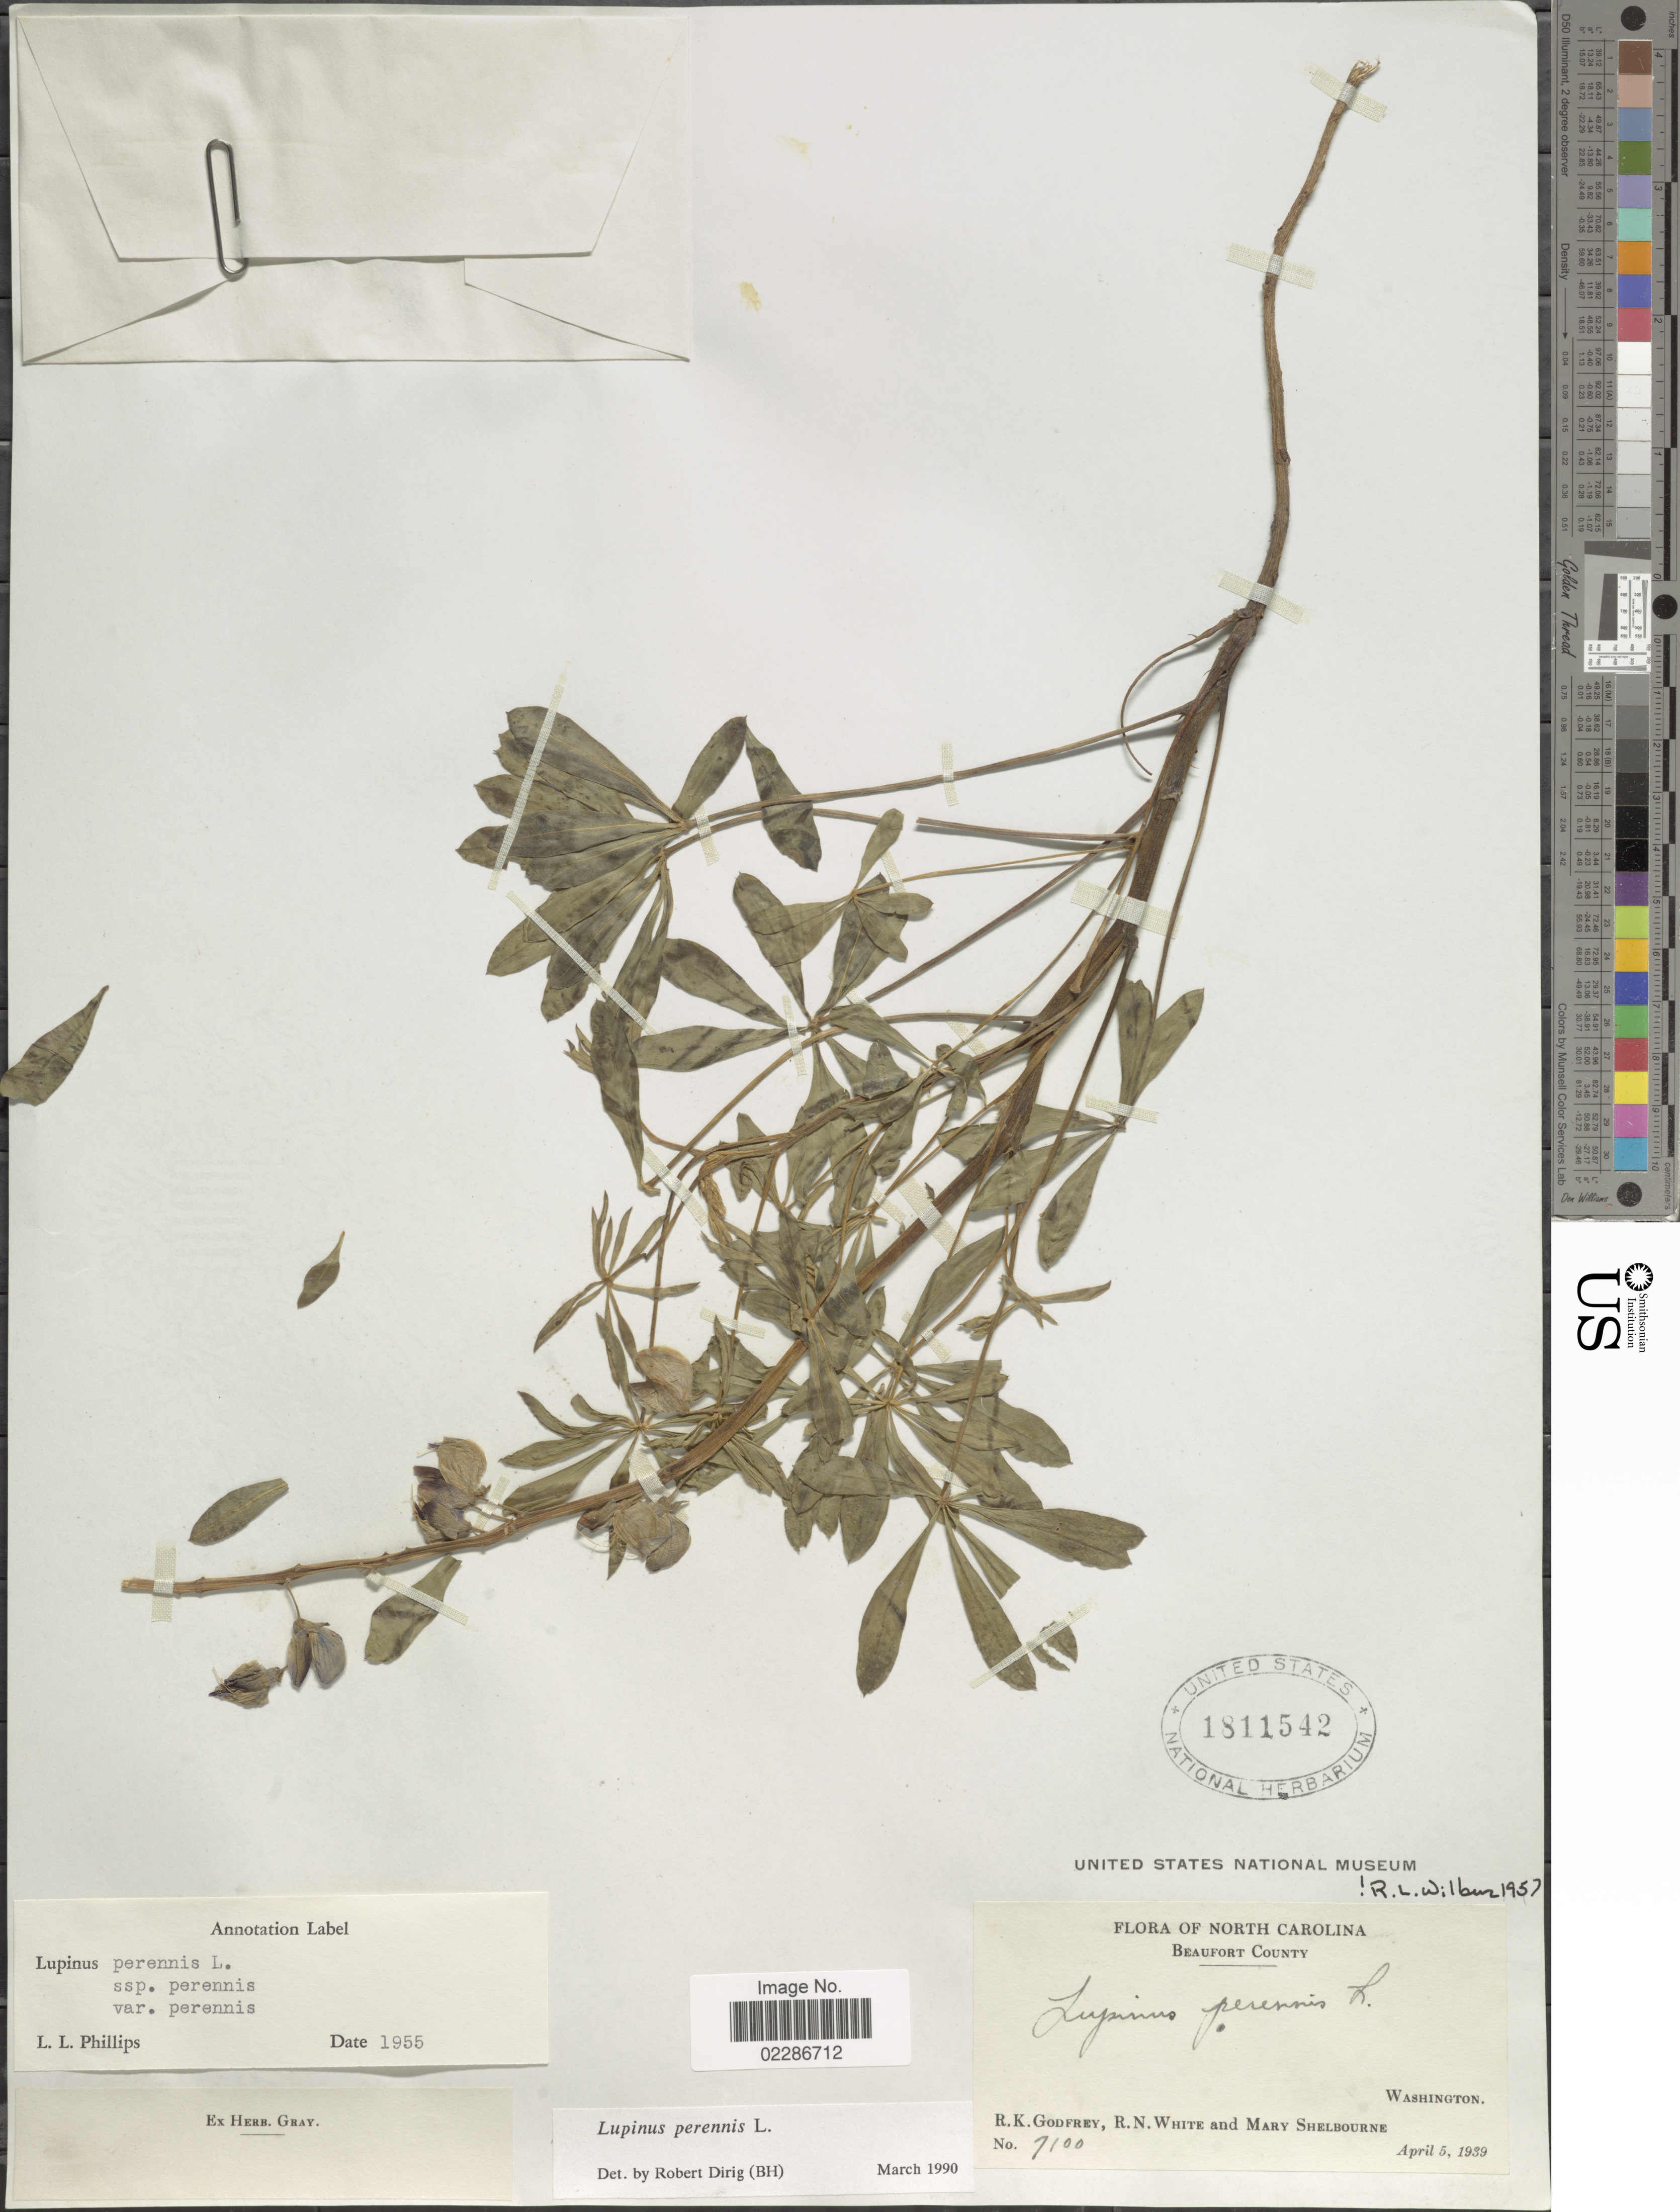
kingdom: Plantae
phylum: Tracheophyta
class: Magnoliopsida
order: Fabales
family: Fabaceae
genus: Lupinus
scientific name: Lupinus perennis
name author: L.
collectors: R. K. Godfrey, R. N. White & M. Shelbourne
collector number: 7100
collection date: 1939-04-05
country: United States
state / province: North Carolina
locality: Beaufort County, Washington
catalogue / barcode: US 1811542